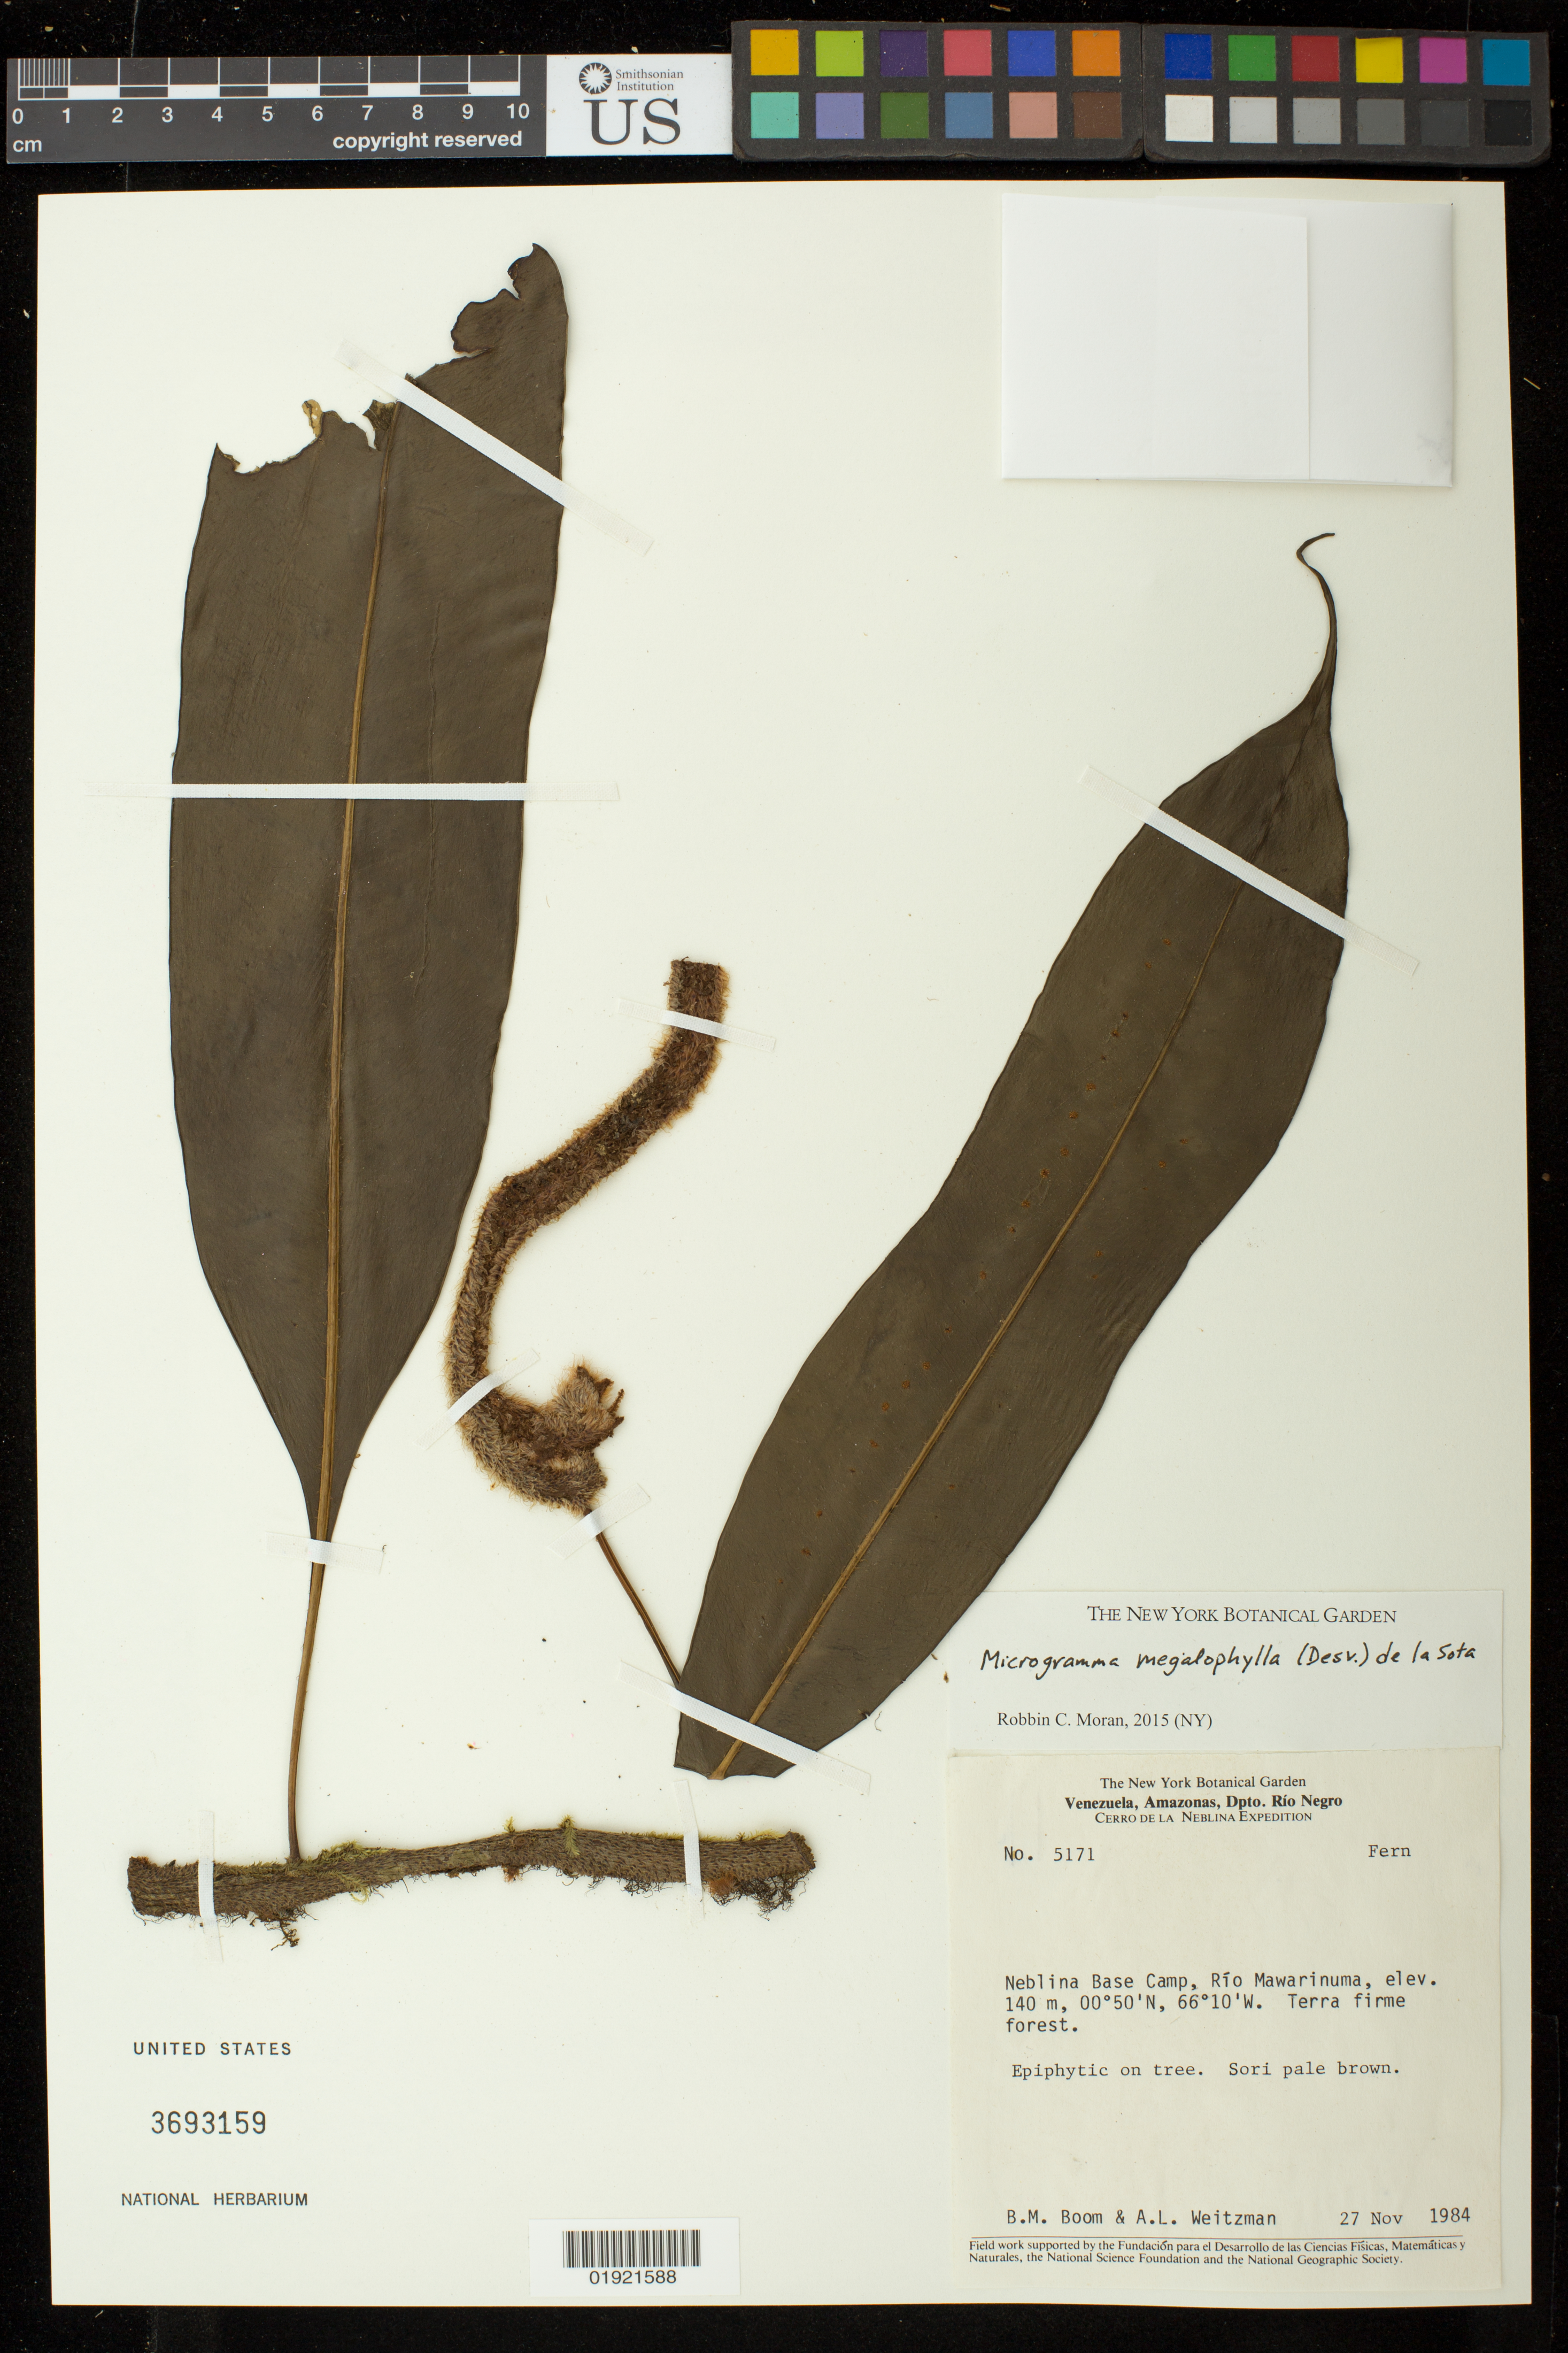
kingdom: Plantae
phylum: Tracheophyta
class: Polypodiopsida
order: Polypodiales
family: Polypodiaceae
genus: Microgramma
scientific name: Microgramma megalophylla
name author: (Desv.) de la Sota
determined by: Moran, R. C.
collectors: B. M. Boom & A. L. Weitzman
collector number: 5171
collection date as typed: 27 Nov 1984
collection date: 1984-11-27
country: Venezuela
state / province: Amazonas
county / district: Río Negro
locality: Neblina Base Camp, Rio Mawarinuma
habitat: Terra firme forest.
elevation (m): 140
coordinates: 0 50 N, 66 10 W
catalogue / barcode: US 3693159